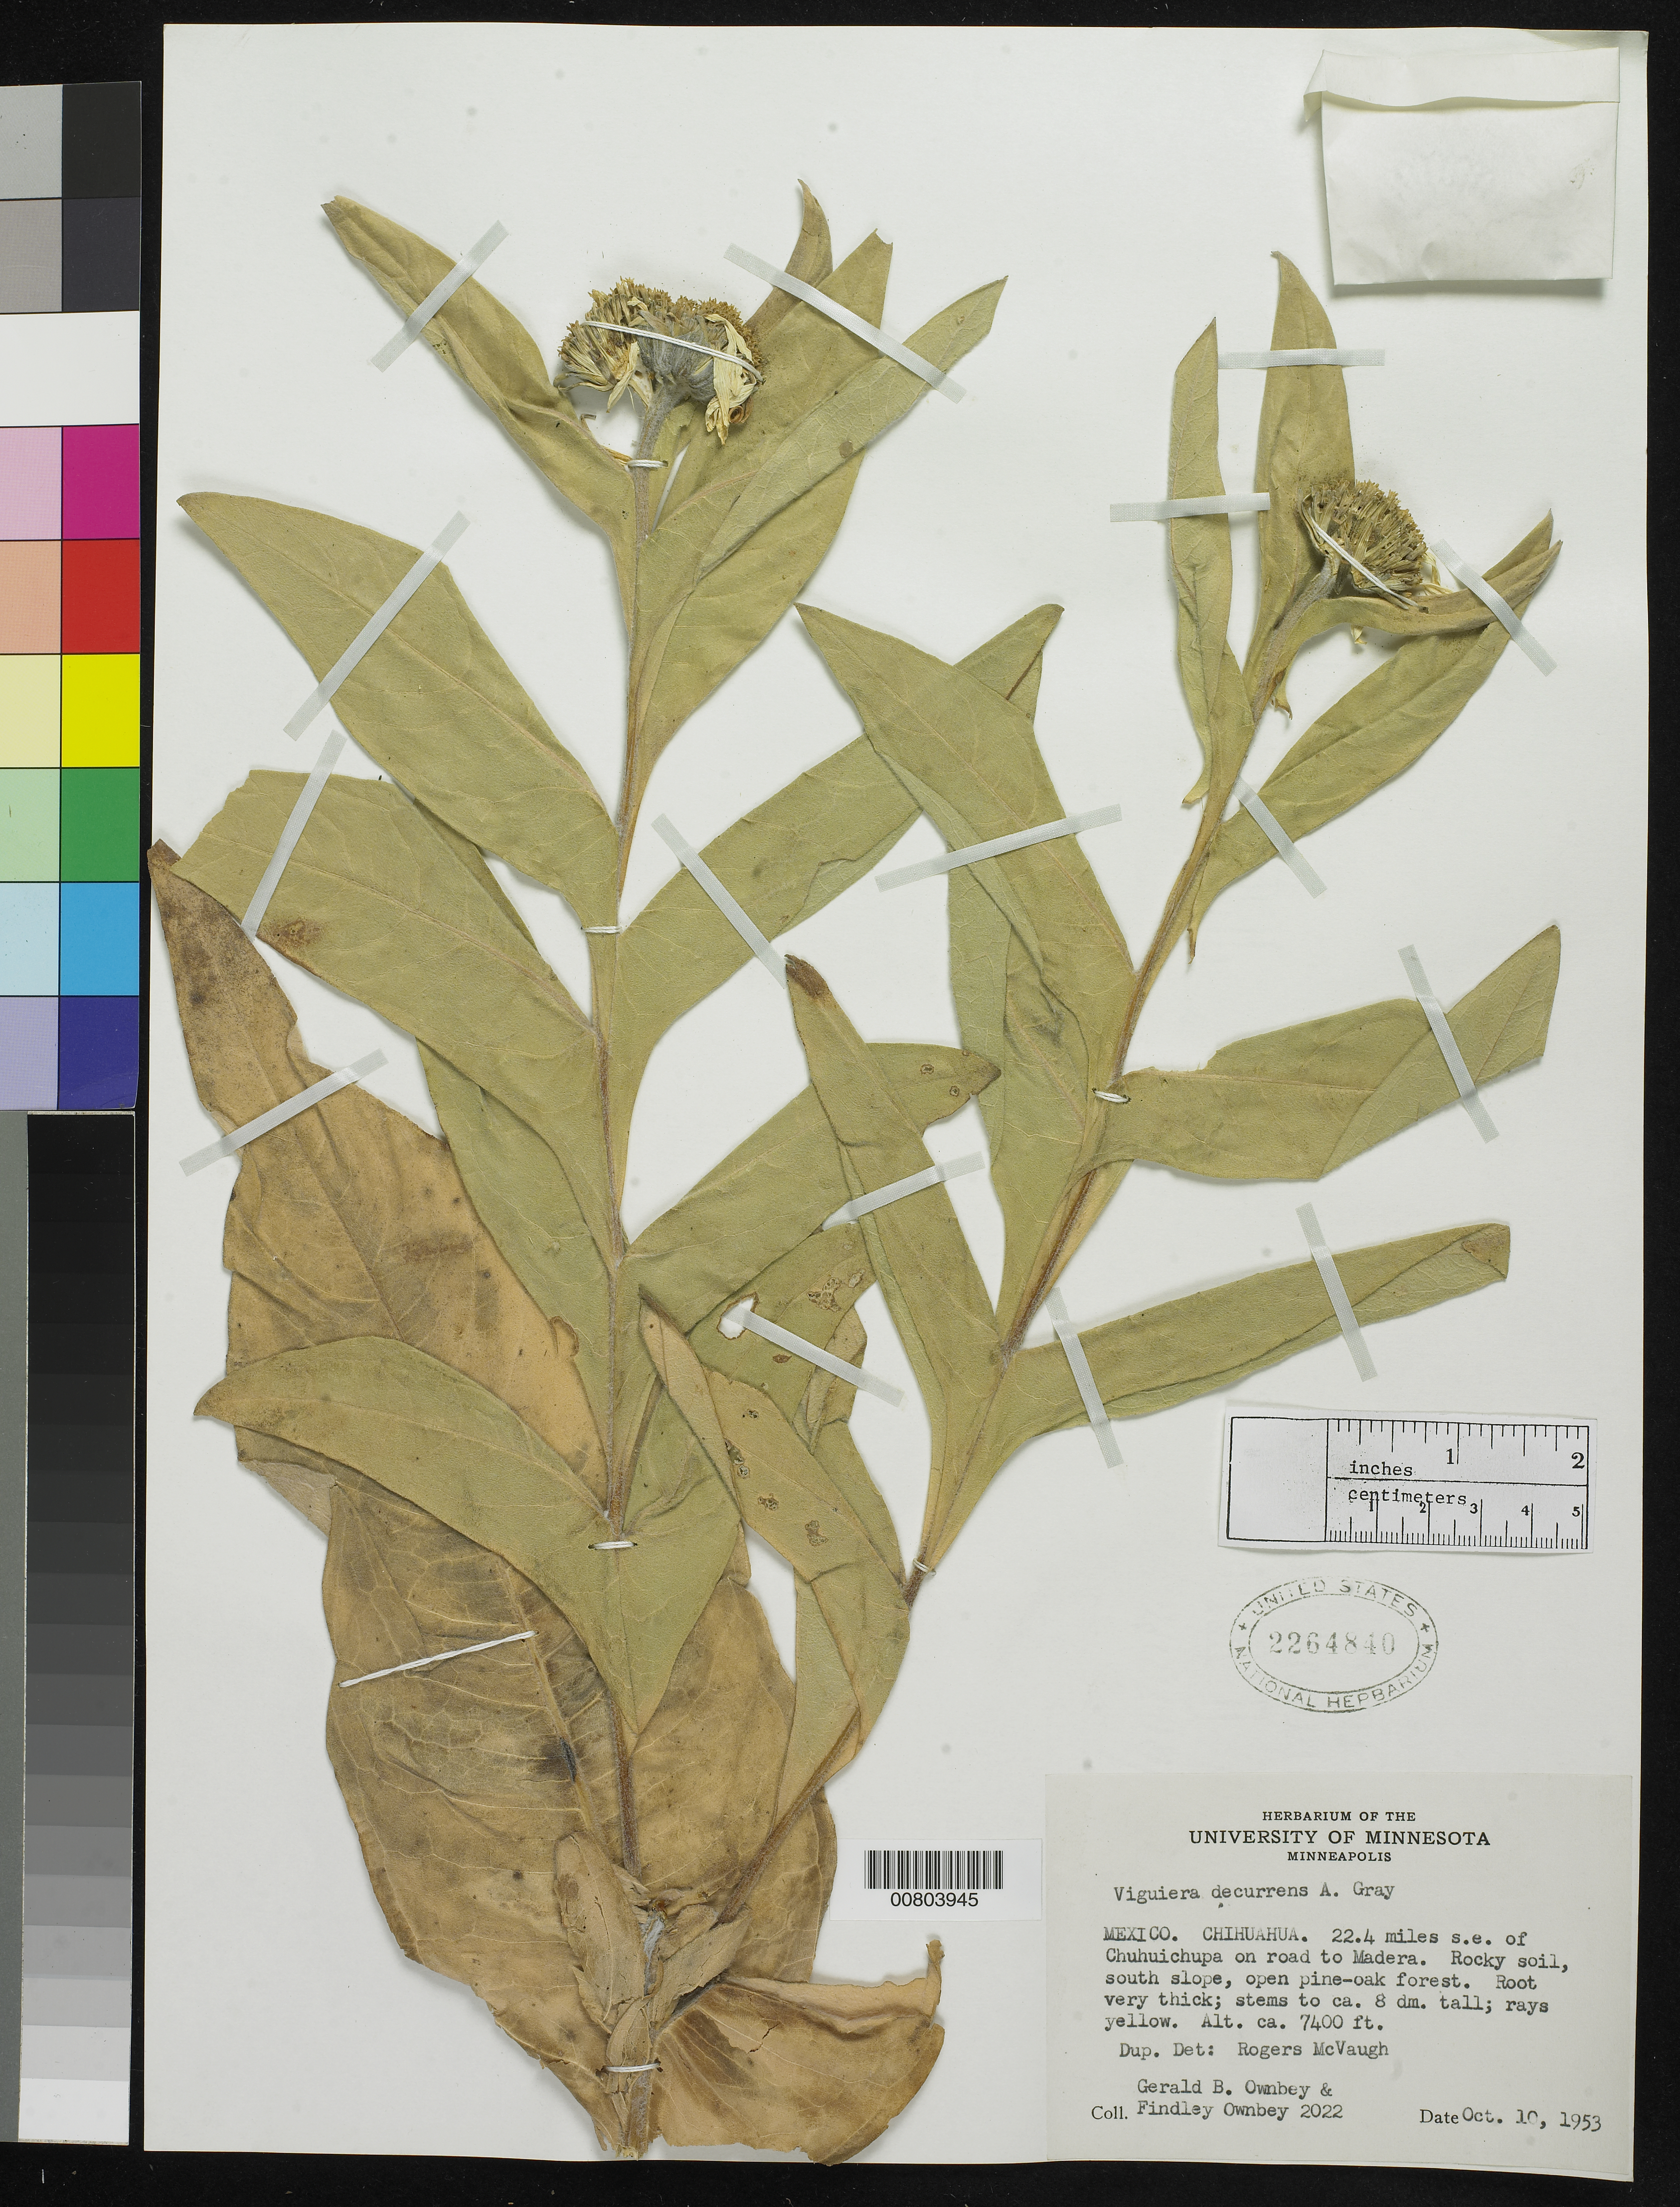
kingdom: Plantae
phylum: Tracheophyta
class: Magnoliopsida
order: Asterales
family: Asteraceae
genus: Viguiera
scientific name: Viguiera decurrens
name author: A. Gray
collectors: G. B. Ownbey & F. Ownbey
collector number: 2022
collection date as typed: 10 Oct 1953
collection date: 1953-10-10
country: Mexico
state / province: Chihuahua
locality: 22.4 miles SE of Chuhuichupa on road to Madera.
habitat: Rocky soil, south slope, open Pine-Oak forest.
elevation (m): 2256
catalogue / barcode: US 2264840